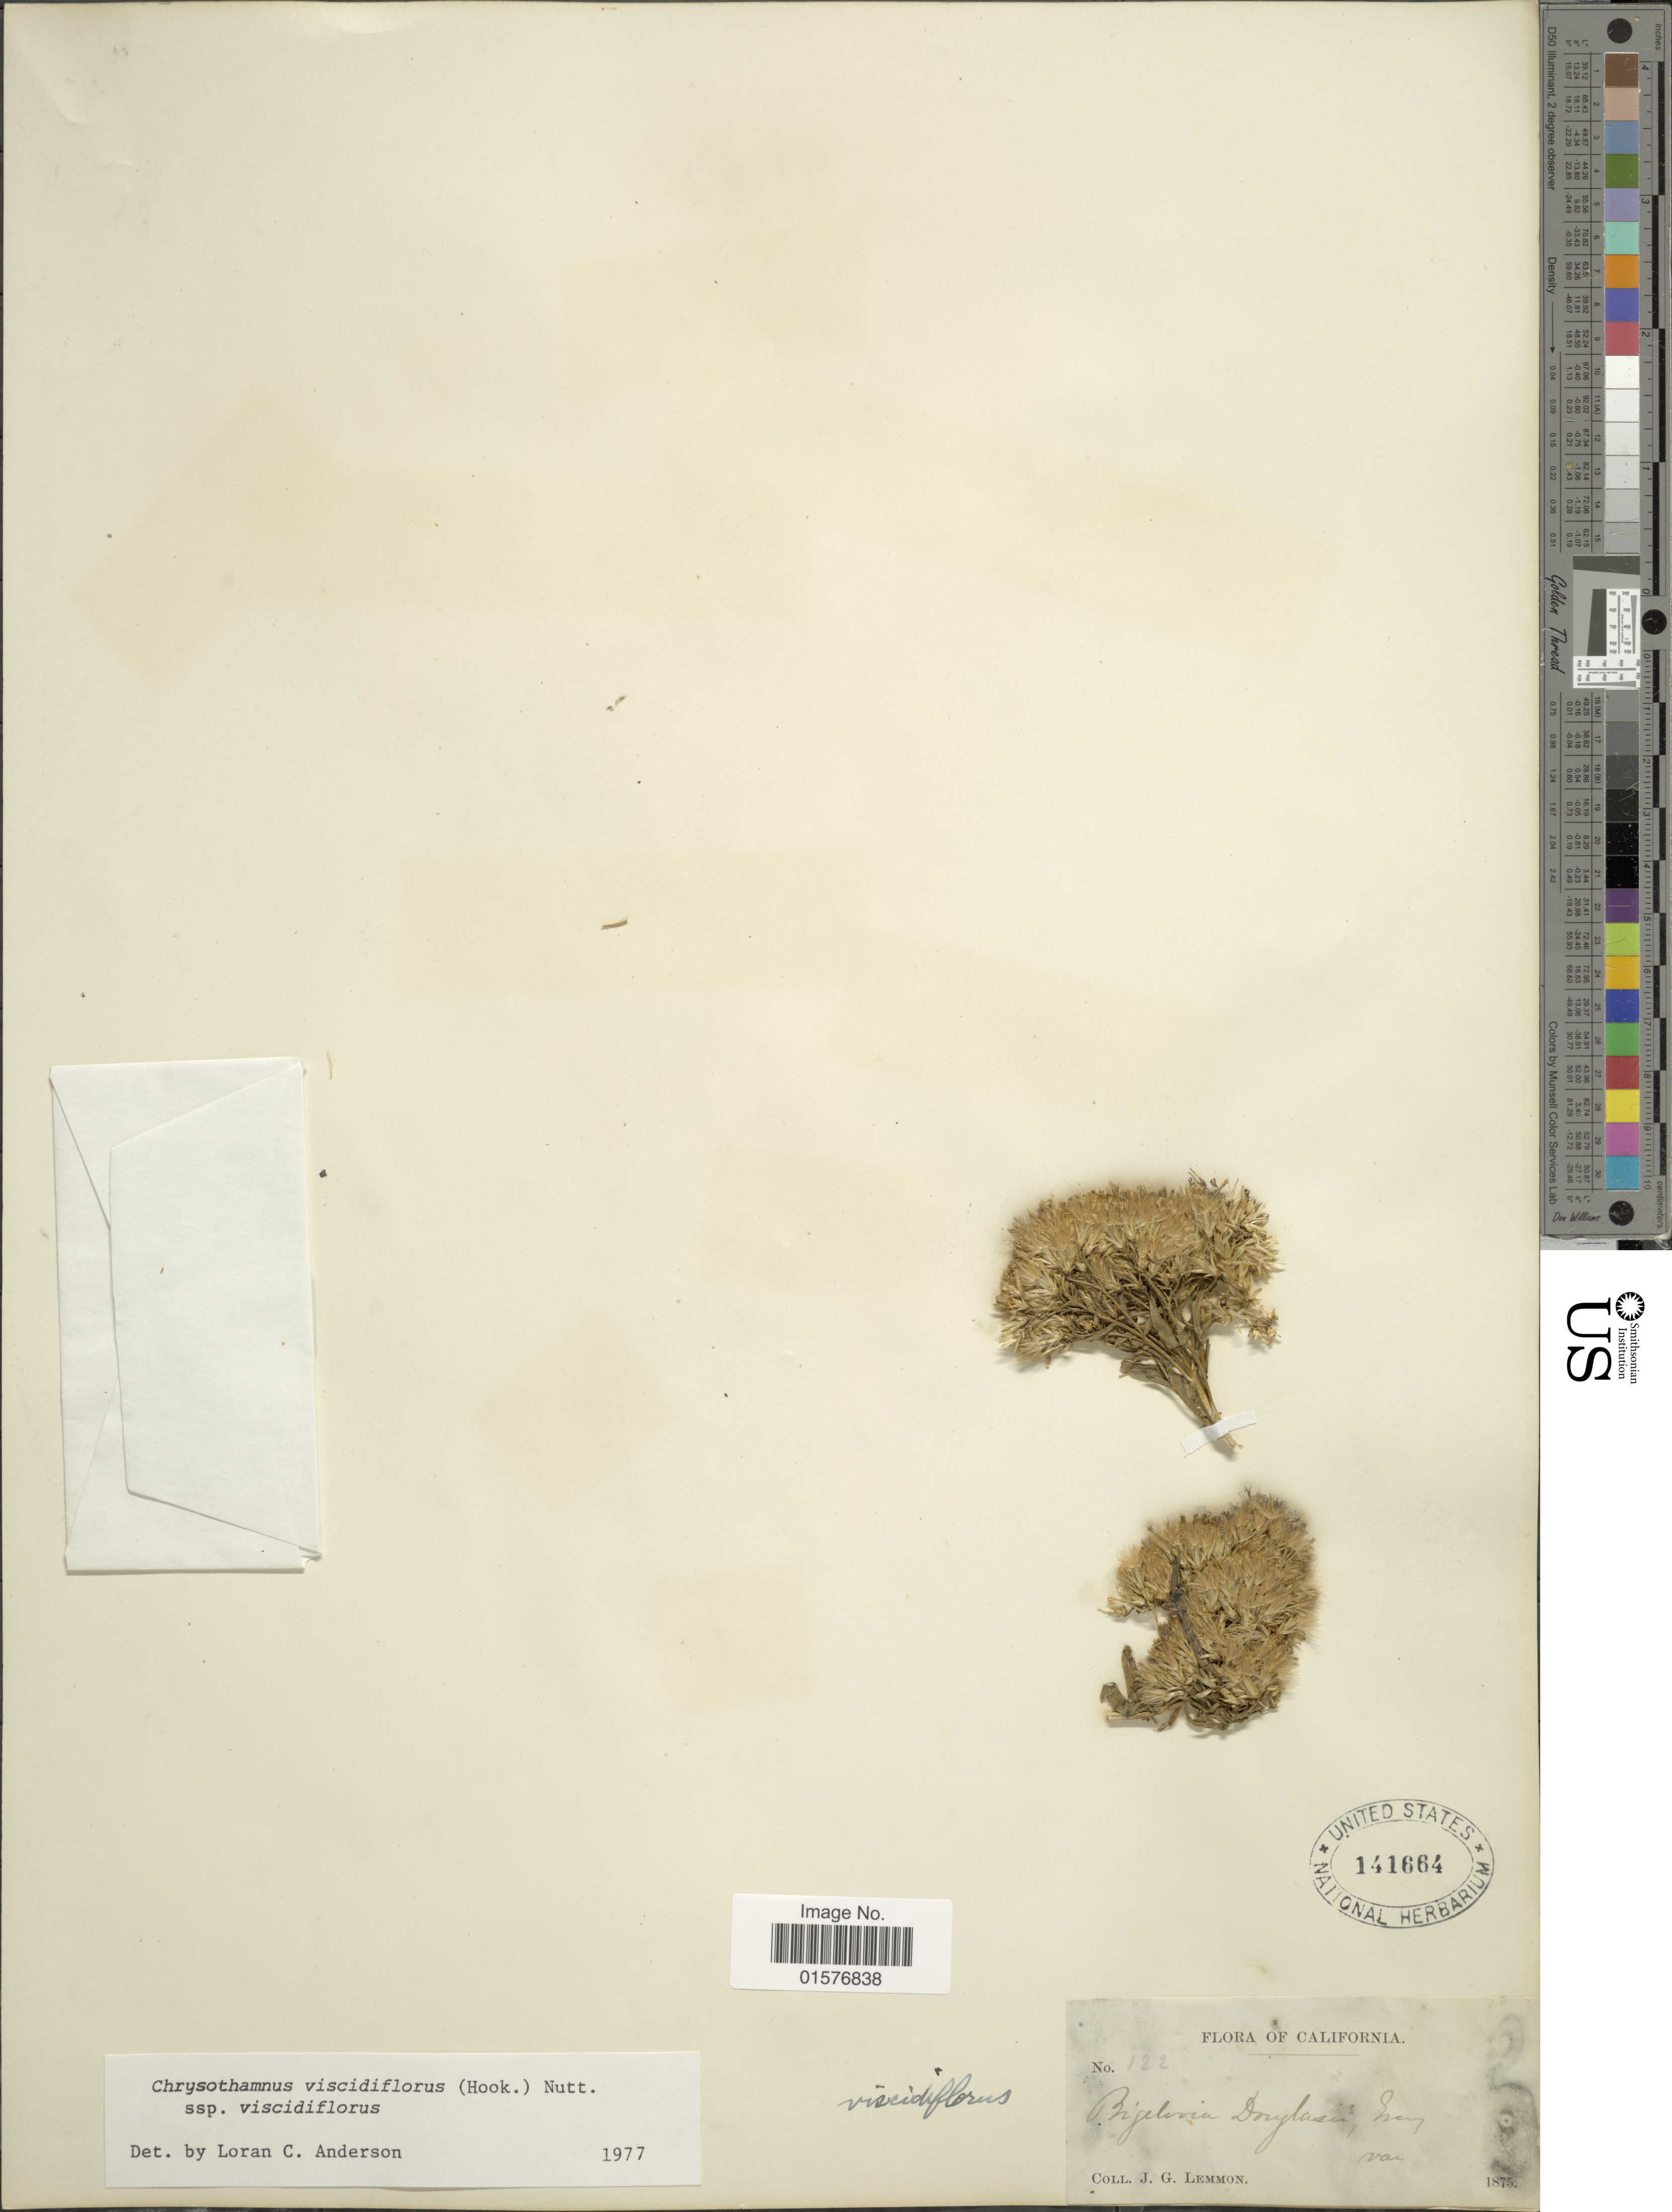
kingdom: Plantae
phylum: Tracheophyta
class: Magnoliopsida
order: Asterales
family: Asteraceae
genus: Chrysothamnus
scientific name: Chrysothamnus viscidiflorus subsp. viscidiflorus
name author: (Hook.) Nutt.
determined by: Urbatsch, Lowell E., Curator (LSU), Louisiana State University (UNITED STATES)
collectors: J. Lemmon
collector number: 122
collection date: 1875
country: United States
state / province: California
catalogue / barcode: US 141664